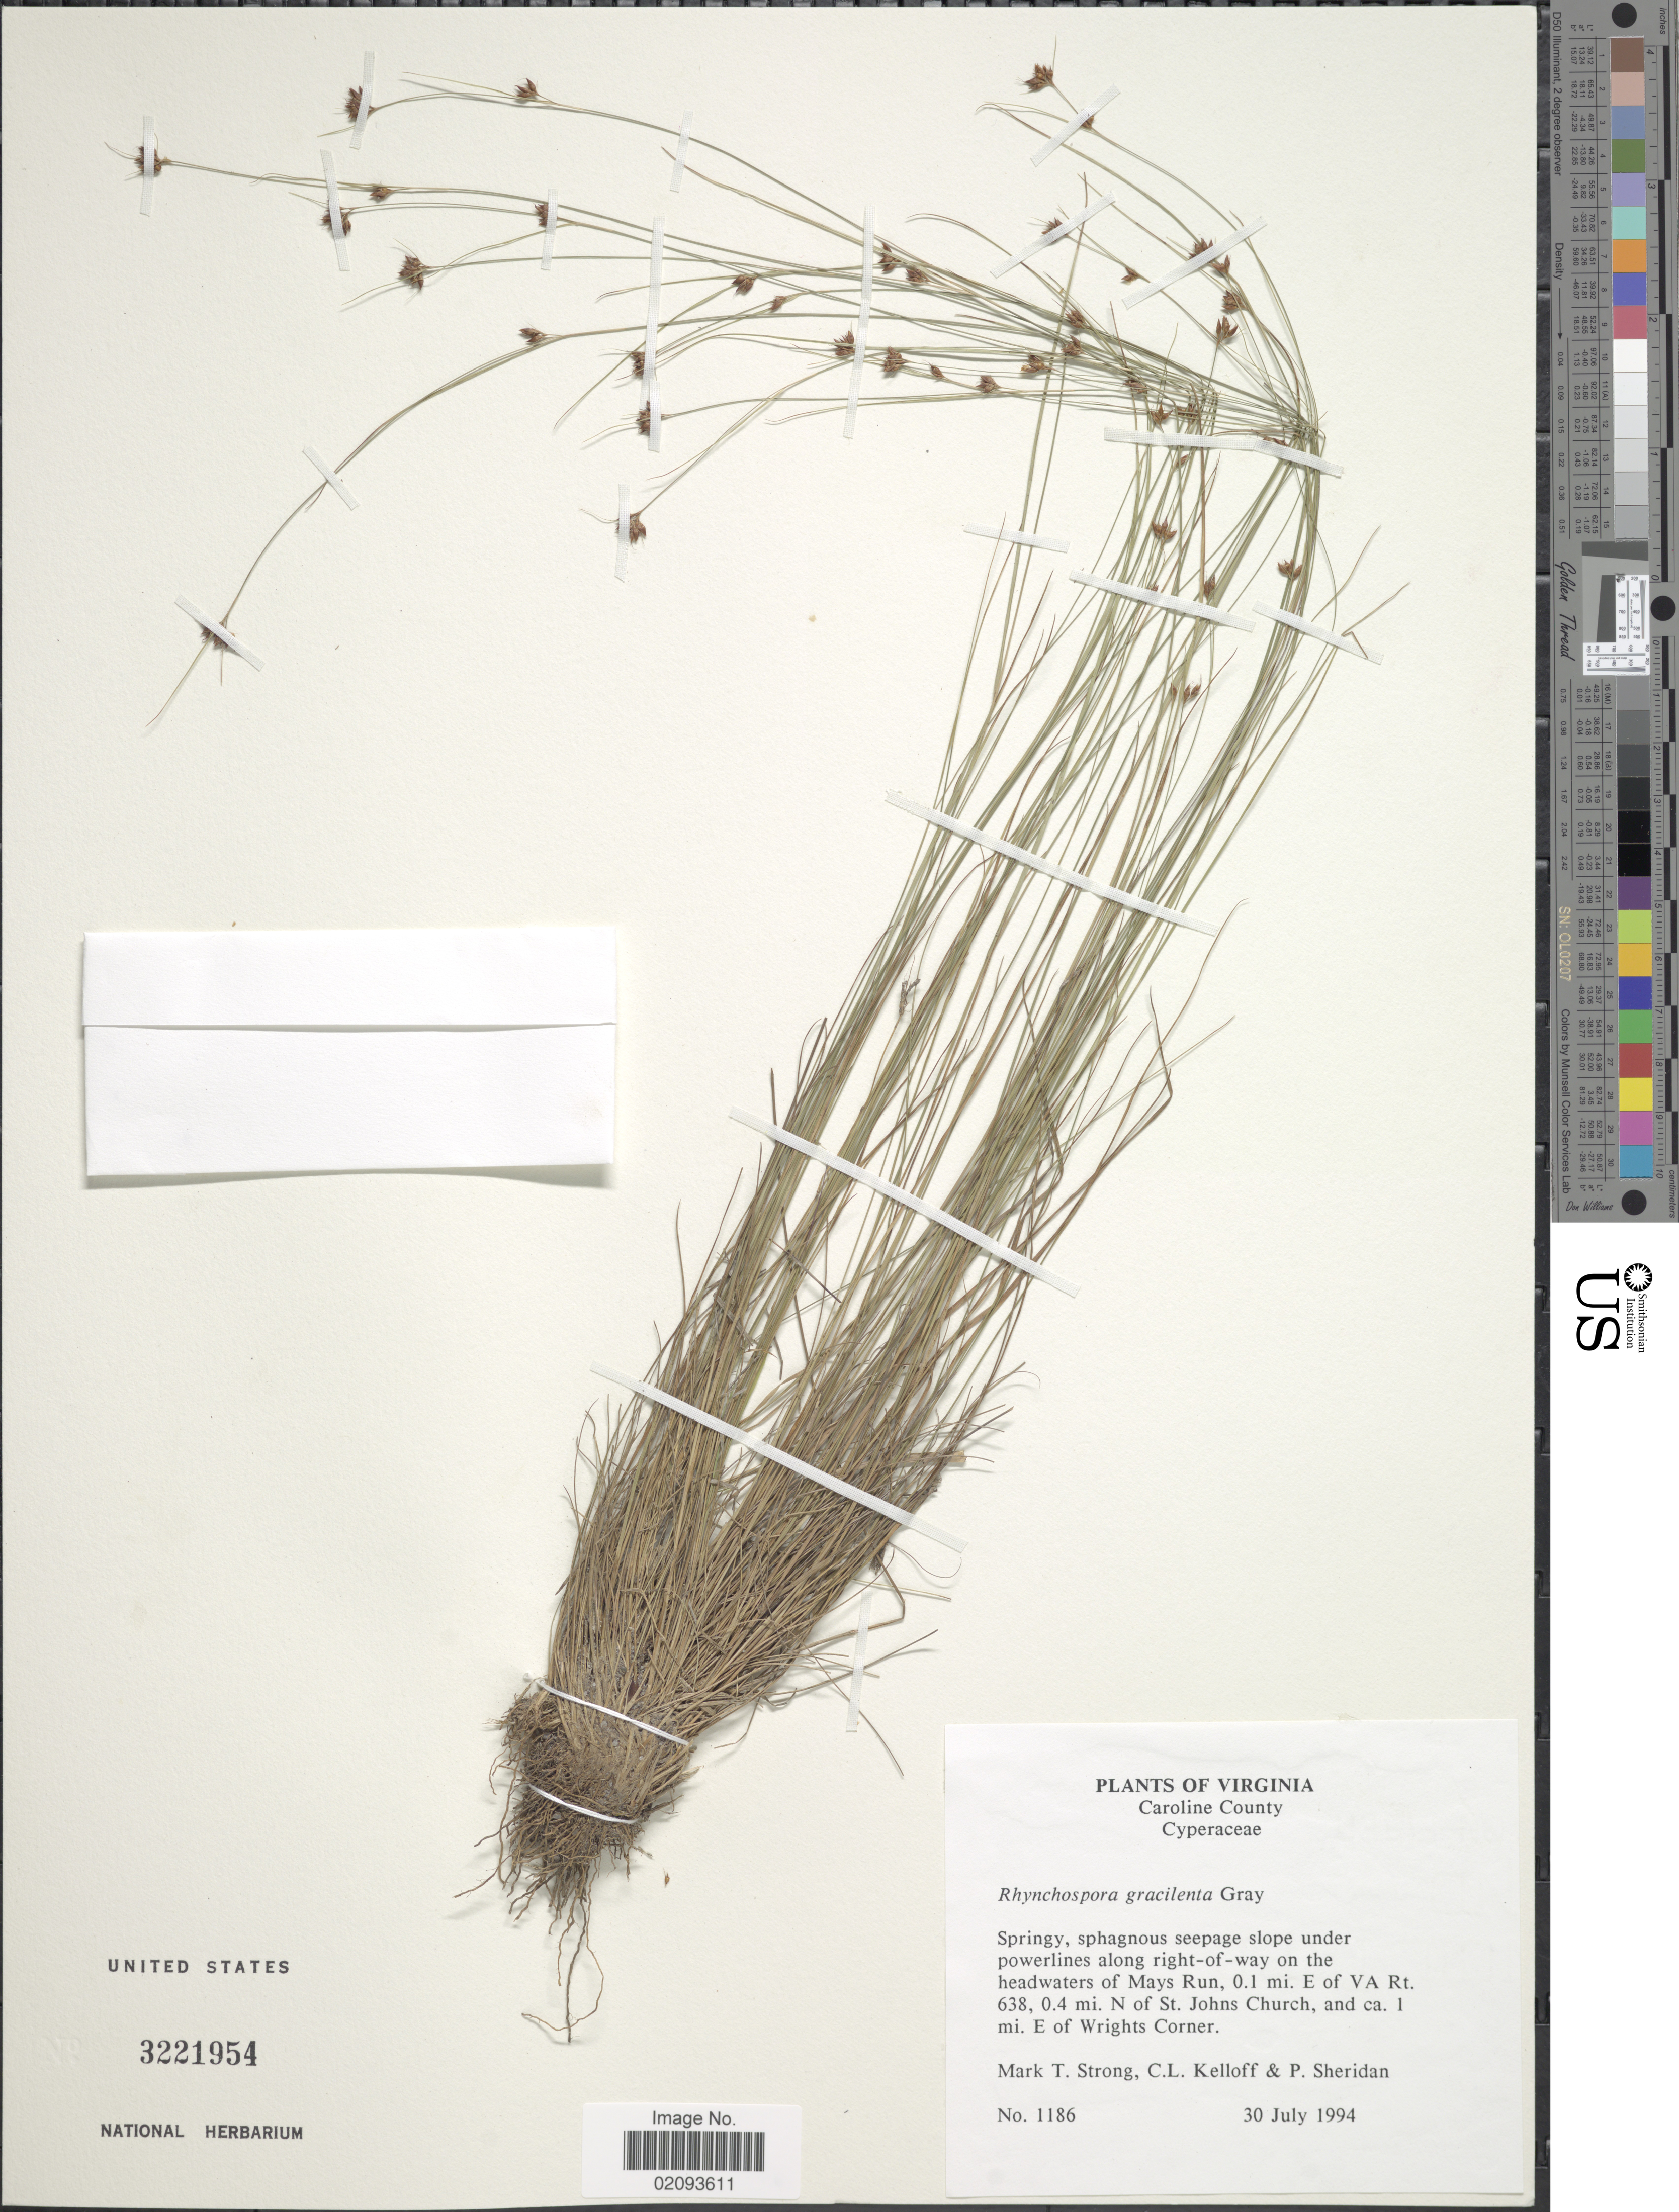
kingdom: Plantae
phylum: Tracheophyta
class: Liliopsida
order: Poales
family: Cyperaceae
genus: Rhynchospora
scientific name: Rhynchospora gracilenta A. Gray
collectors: M. T. Strong, C. L. Kelloff & P. Sheridan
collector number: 1186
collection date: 1994-07-30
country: United States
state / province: Virginia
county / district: Caroline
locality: Caroline County. Springy, sphagnous seepage slope under powerlines along right-of-way on the headwaters of Mays Run, 0.1 mi. E of VA Rt. 638, 0.4 mi. N of St. Johns Church, and ca. 1 mi. E of Wrights Corner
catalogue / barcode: US 3221954